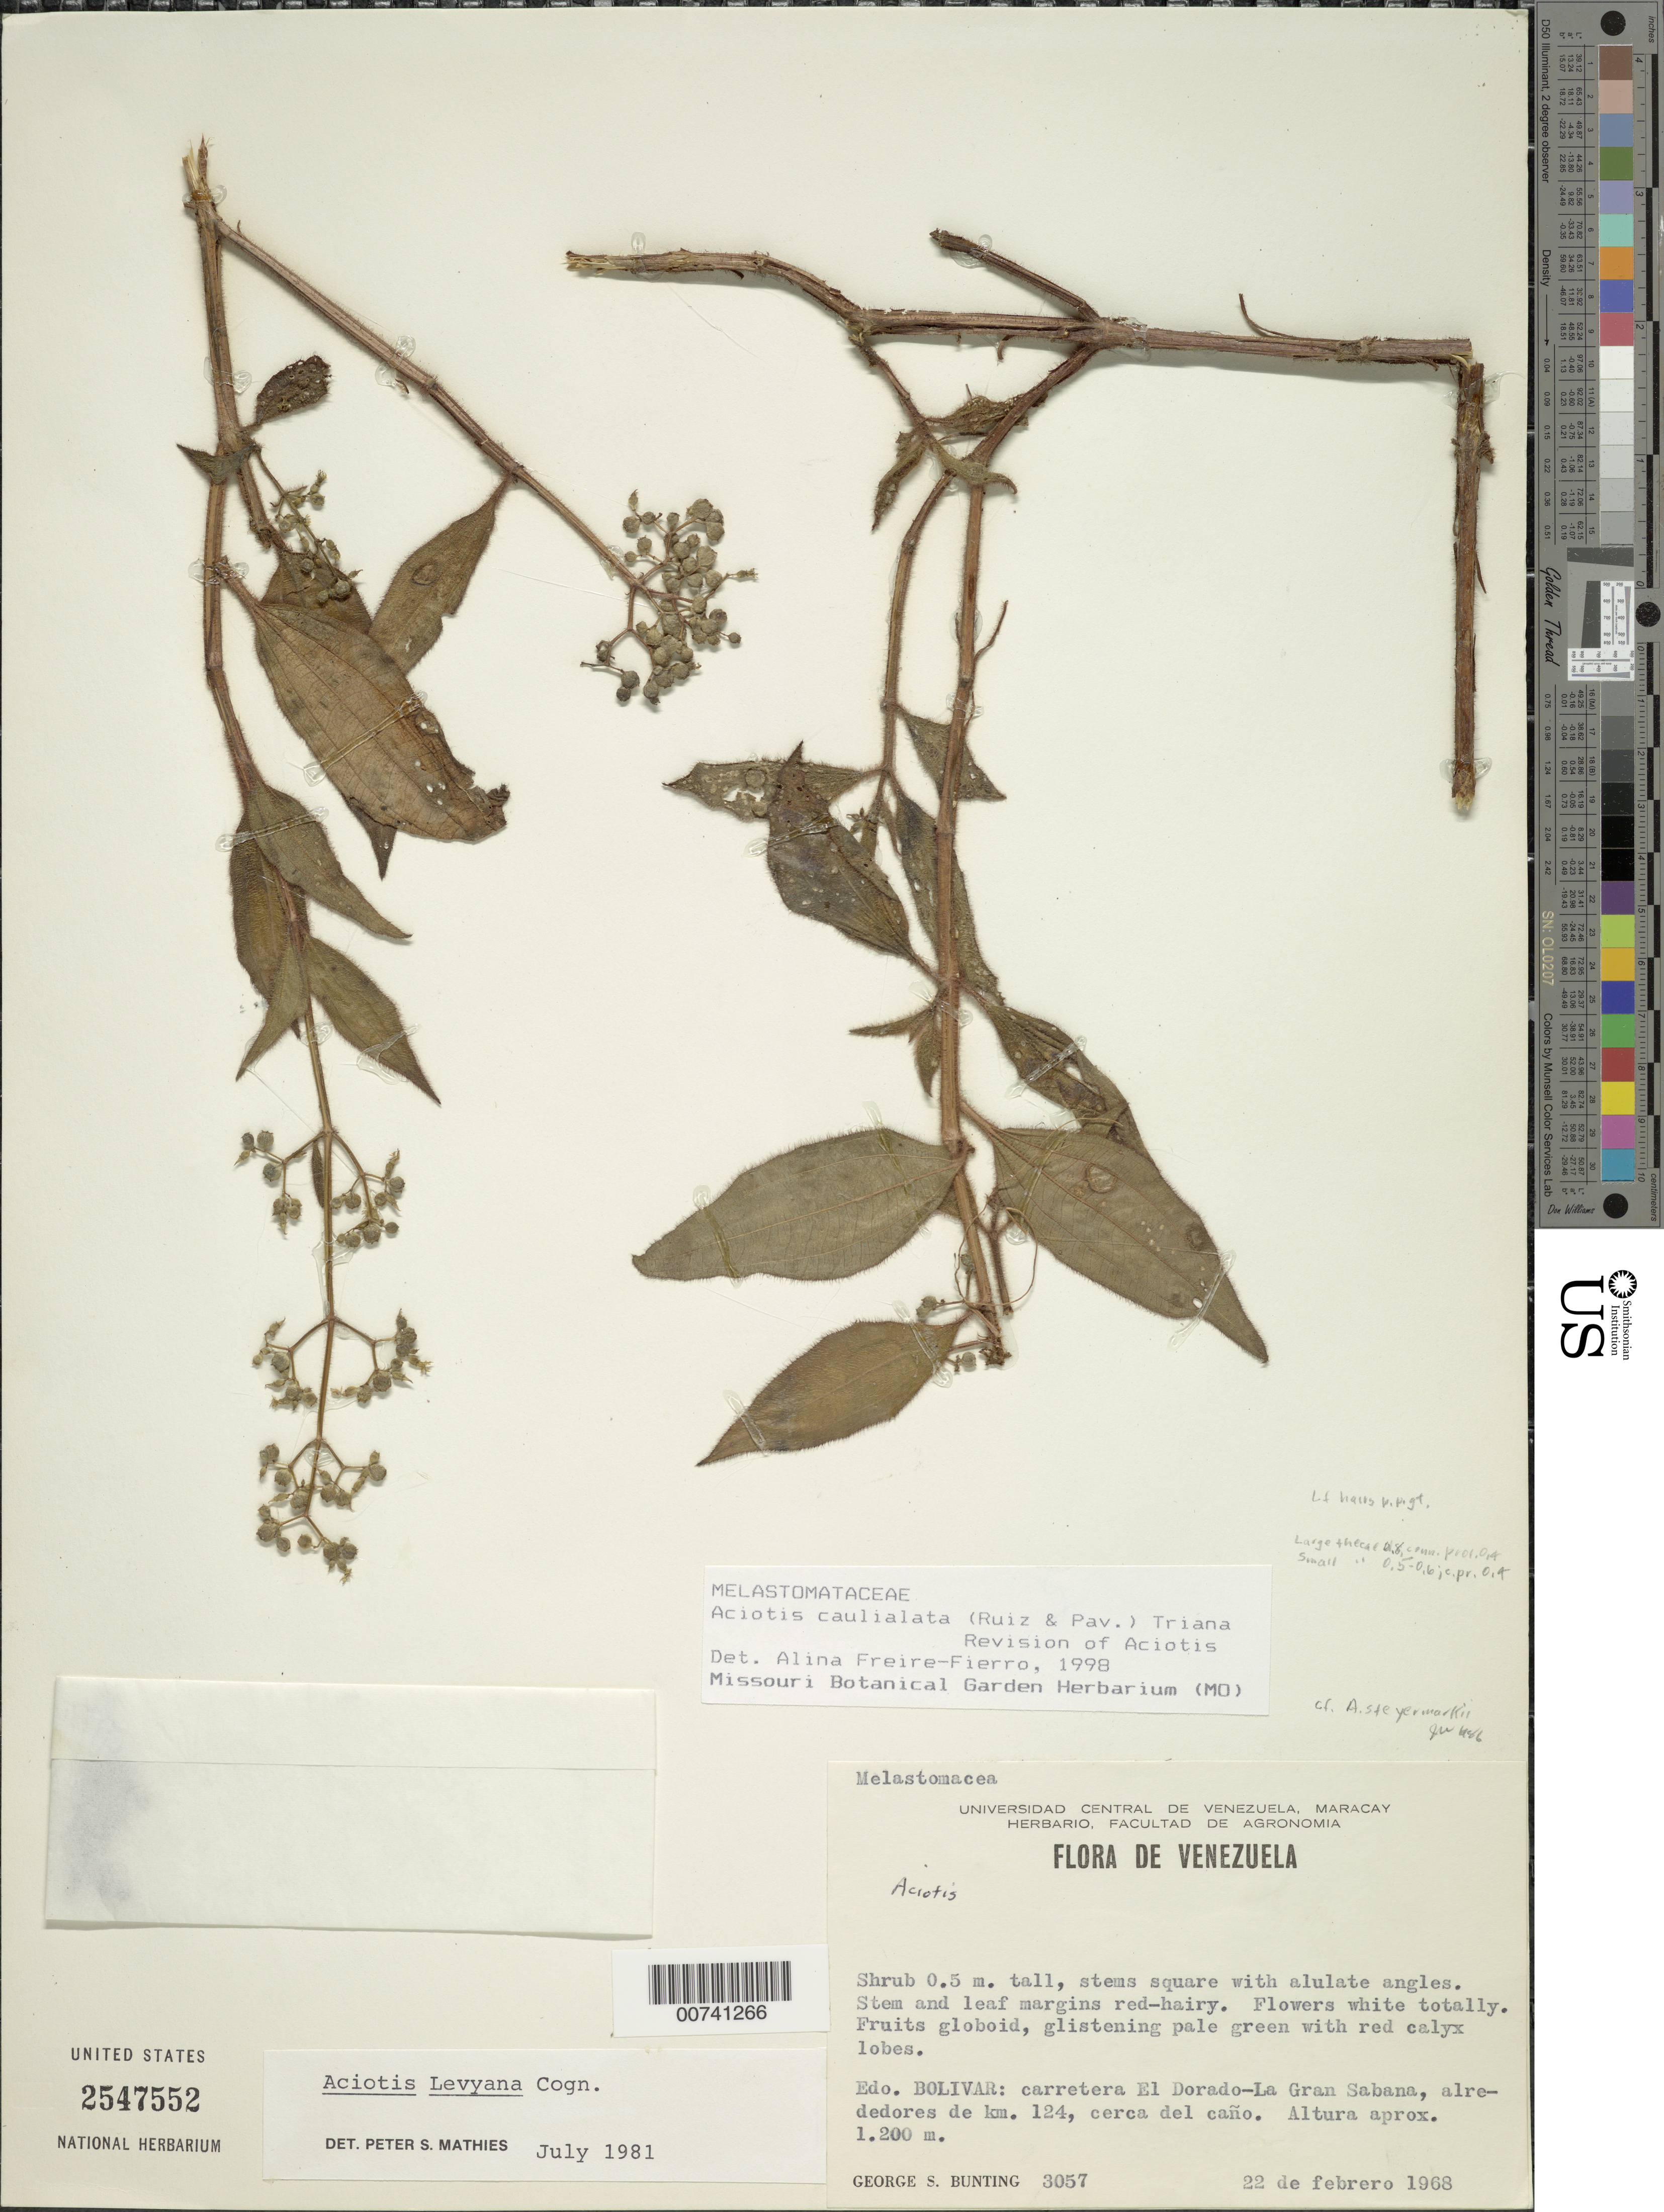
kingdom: Plantae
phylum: Tracheophyta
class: Magnoliopsida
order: Myrtales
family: Melastomataceae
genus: Aciotis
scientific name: Aciotis rubricaulis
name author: (Mart. ex DC.) Triana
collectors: G. S. Bunting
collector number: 3057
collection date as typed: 22-Feb-68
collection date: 1968-02-22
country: Venezuela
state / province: Bolívar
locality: El Dorado-La Gran Sabana road, km 114-124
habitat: Along creek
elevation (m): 1200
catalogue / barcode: US 2547552